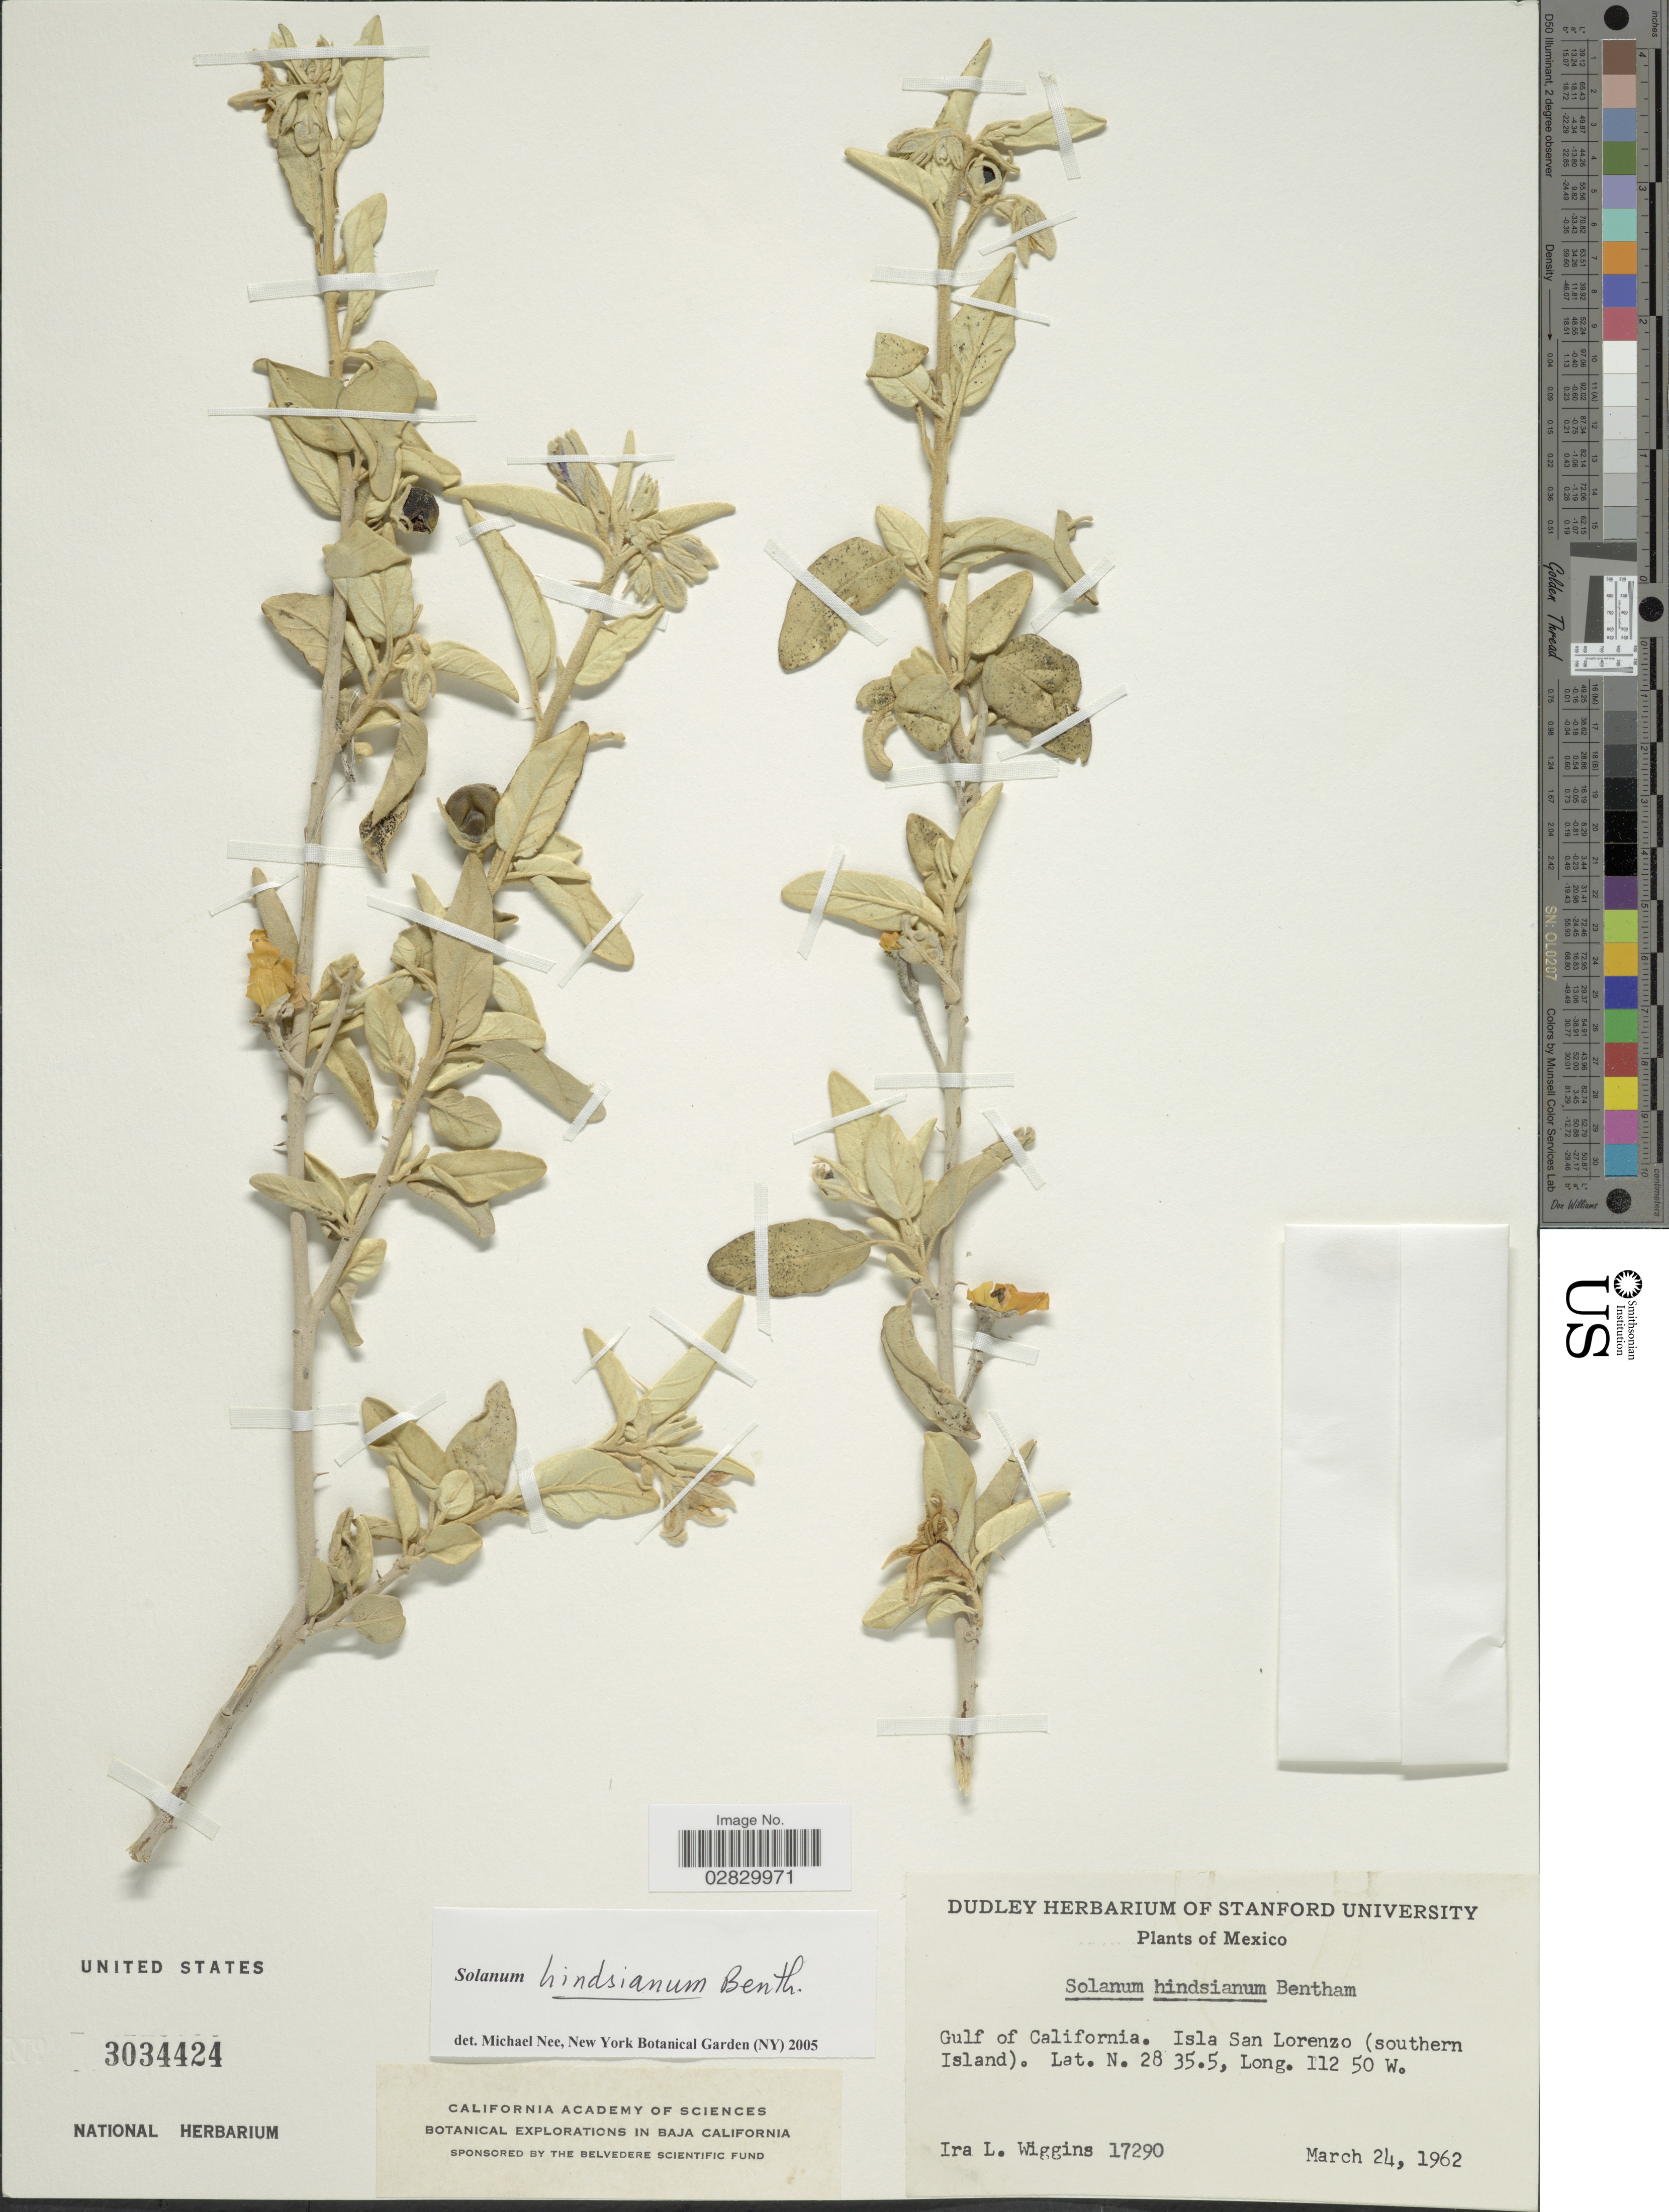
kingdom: Plantae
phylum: Tracheophyta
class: Magnoliopsida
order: Solanales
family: Solanaceae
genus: Solanum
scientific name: Solanum hindsianum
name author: Benth.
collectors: I. L. Wiggins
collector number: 17290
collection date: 1962-03-24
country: Mexico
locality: Gulf of California. Isla San Lorenzo (southern Island).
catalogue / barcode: US 3034424